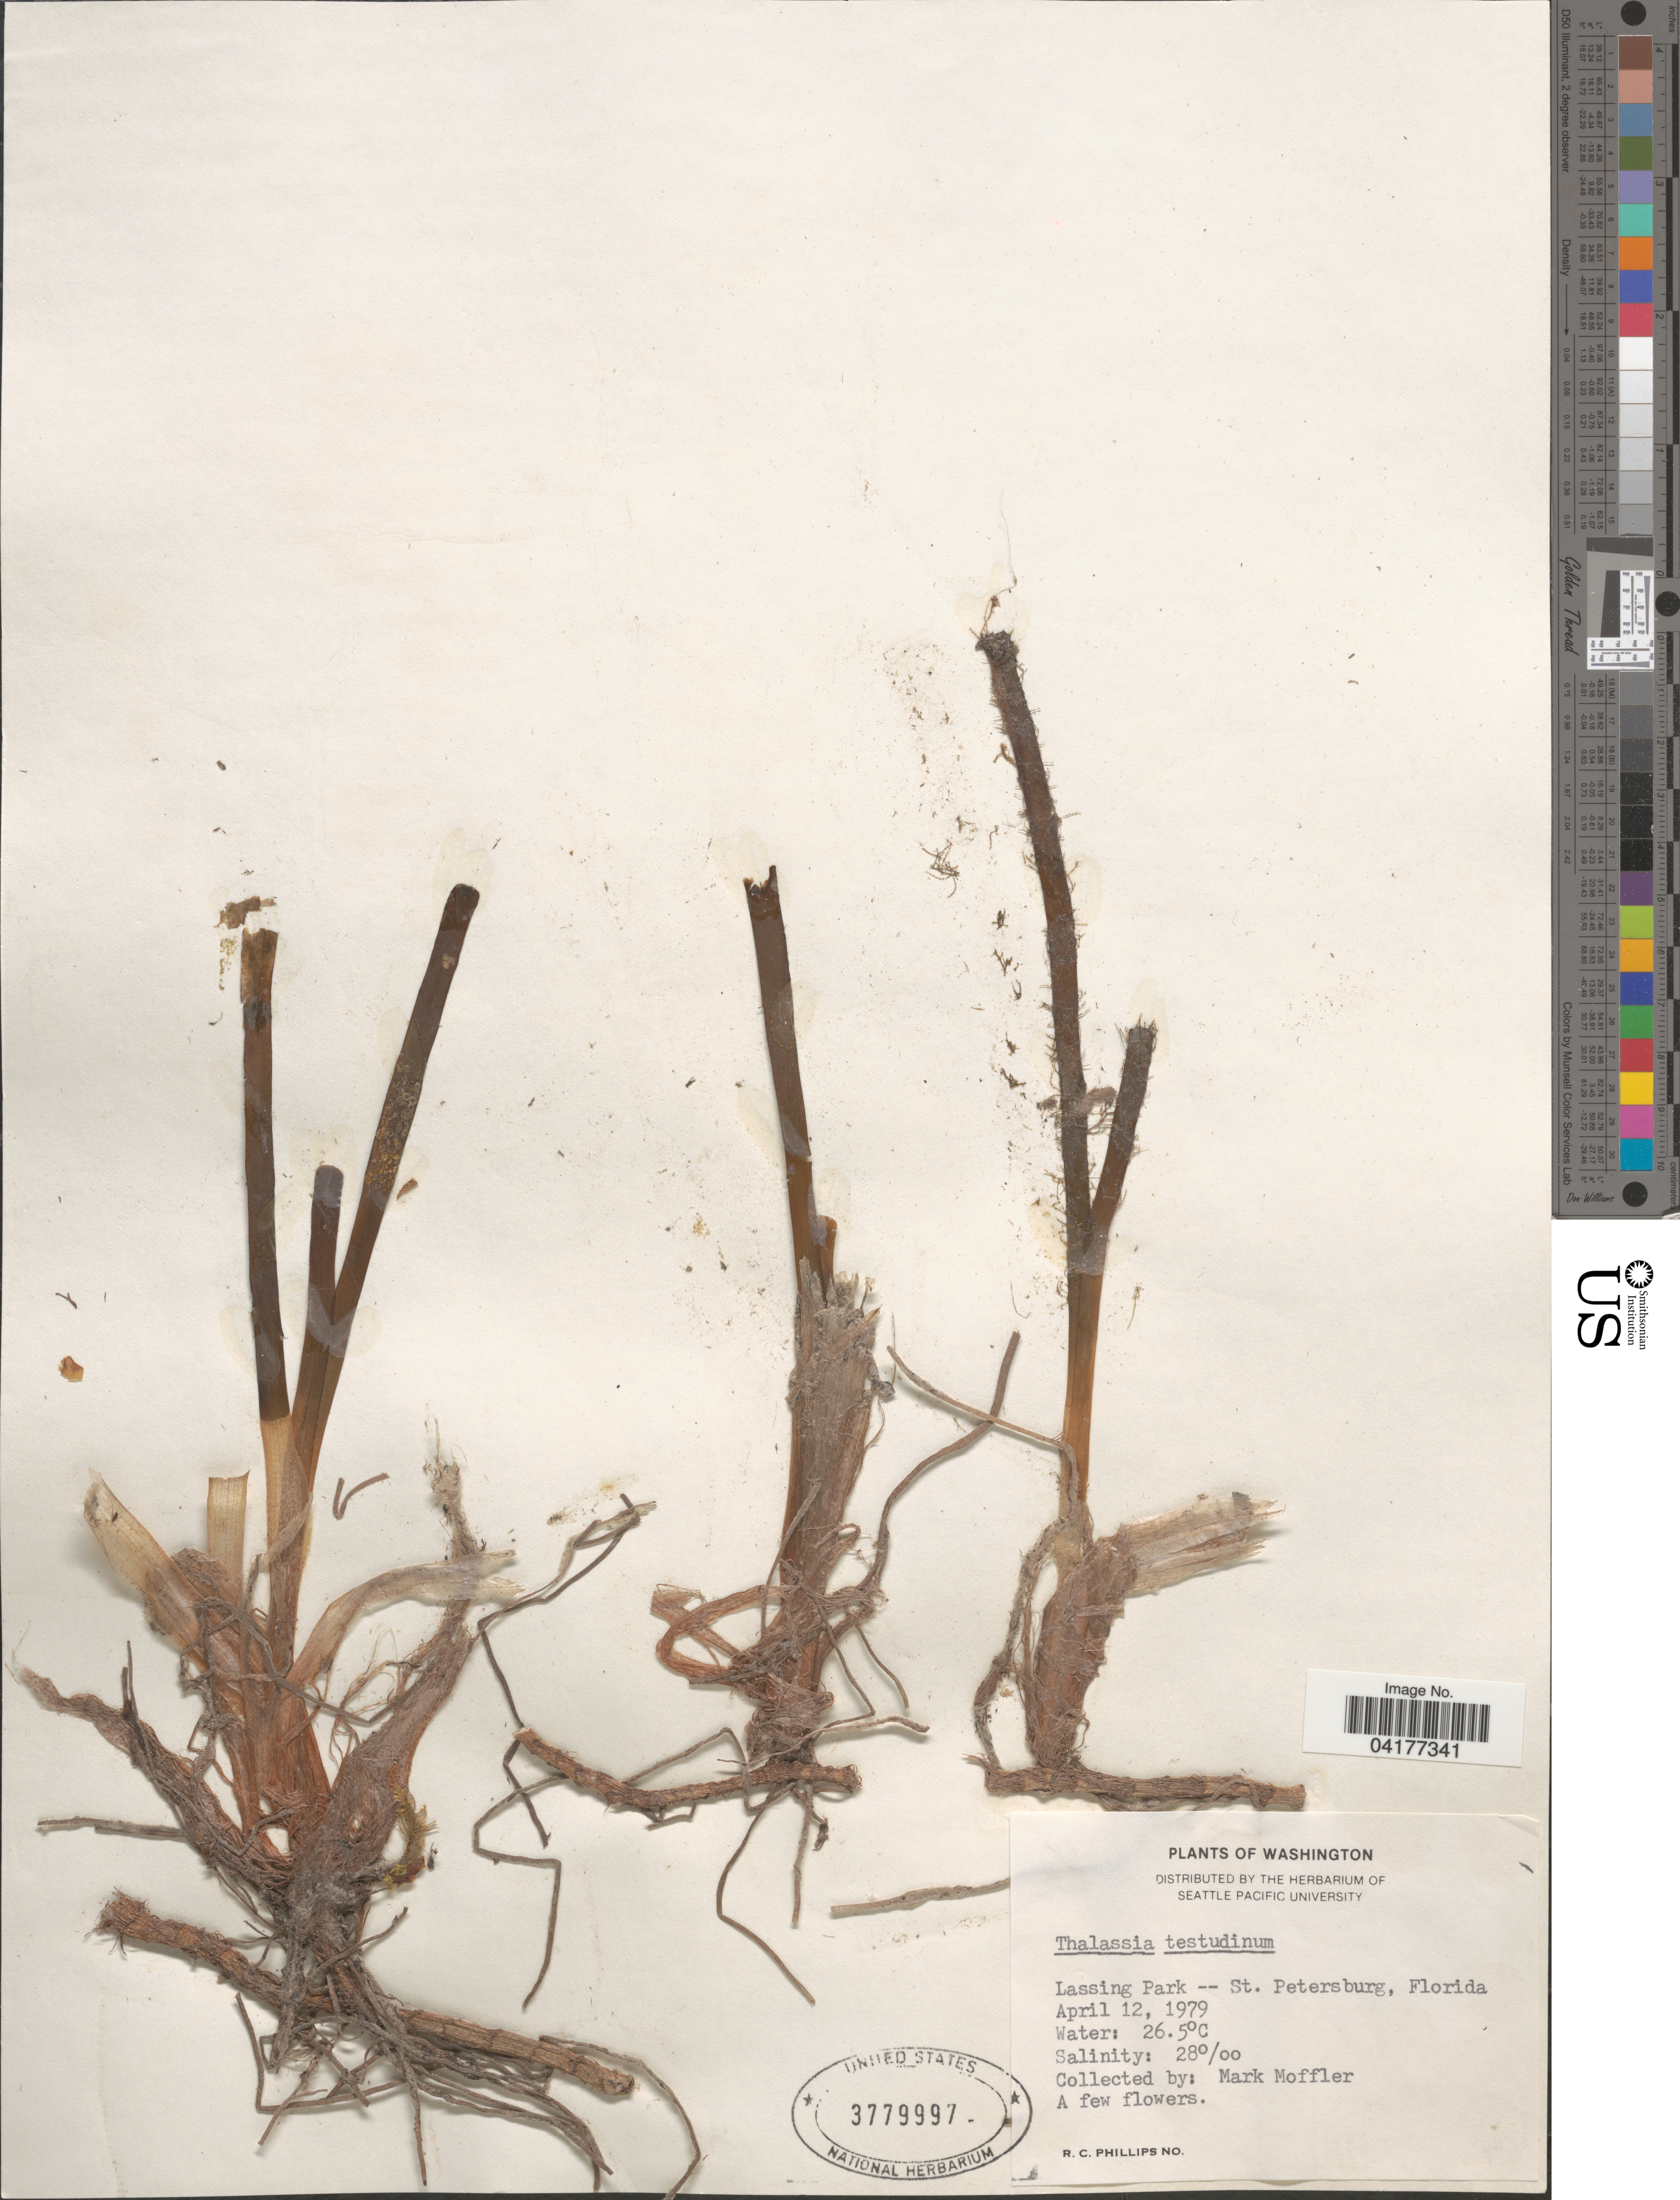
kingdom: Plantae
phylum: Tracheophyta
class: Liliopsida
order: Alismatales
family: Hydrocharitaceae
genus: Thalassia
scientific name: Thalassia testudinum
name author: Banks & Sol. ex K.D. Koenig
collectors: M. Moffler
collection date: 1979-04-12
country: United States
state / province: Florida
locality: Lassing Park -- St. Petersburg.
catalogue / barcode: US 3779997